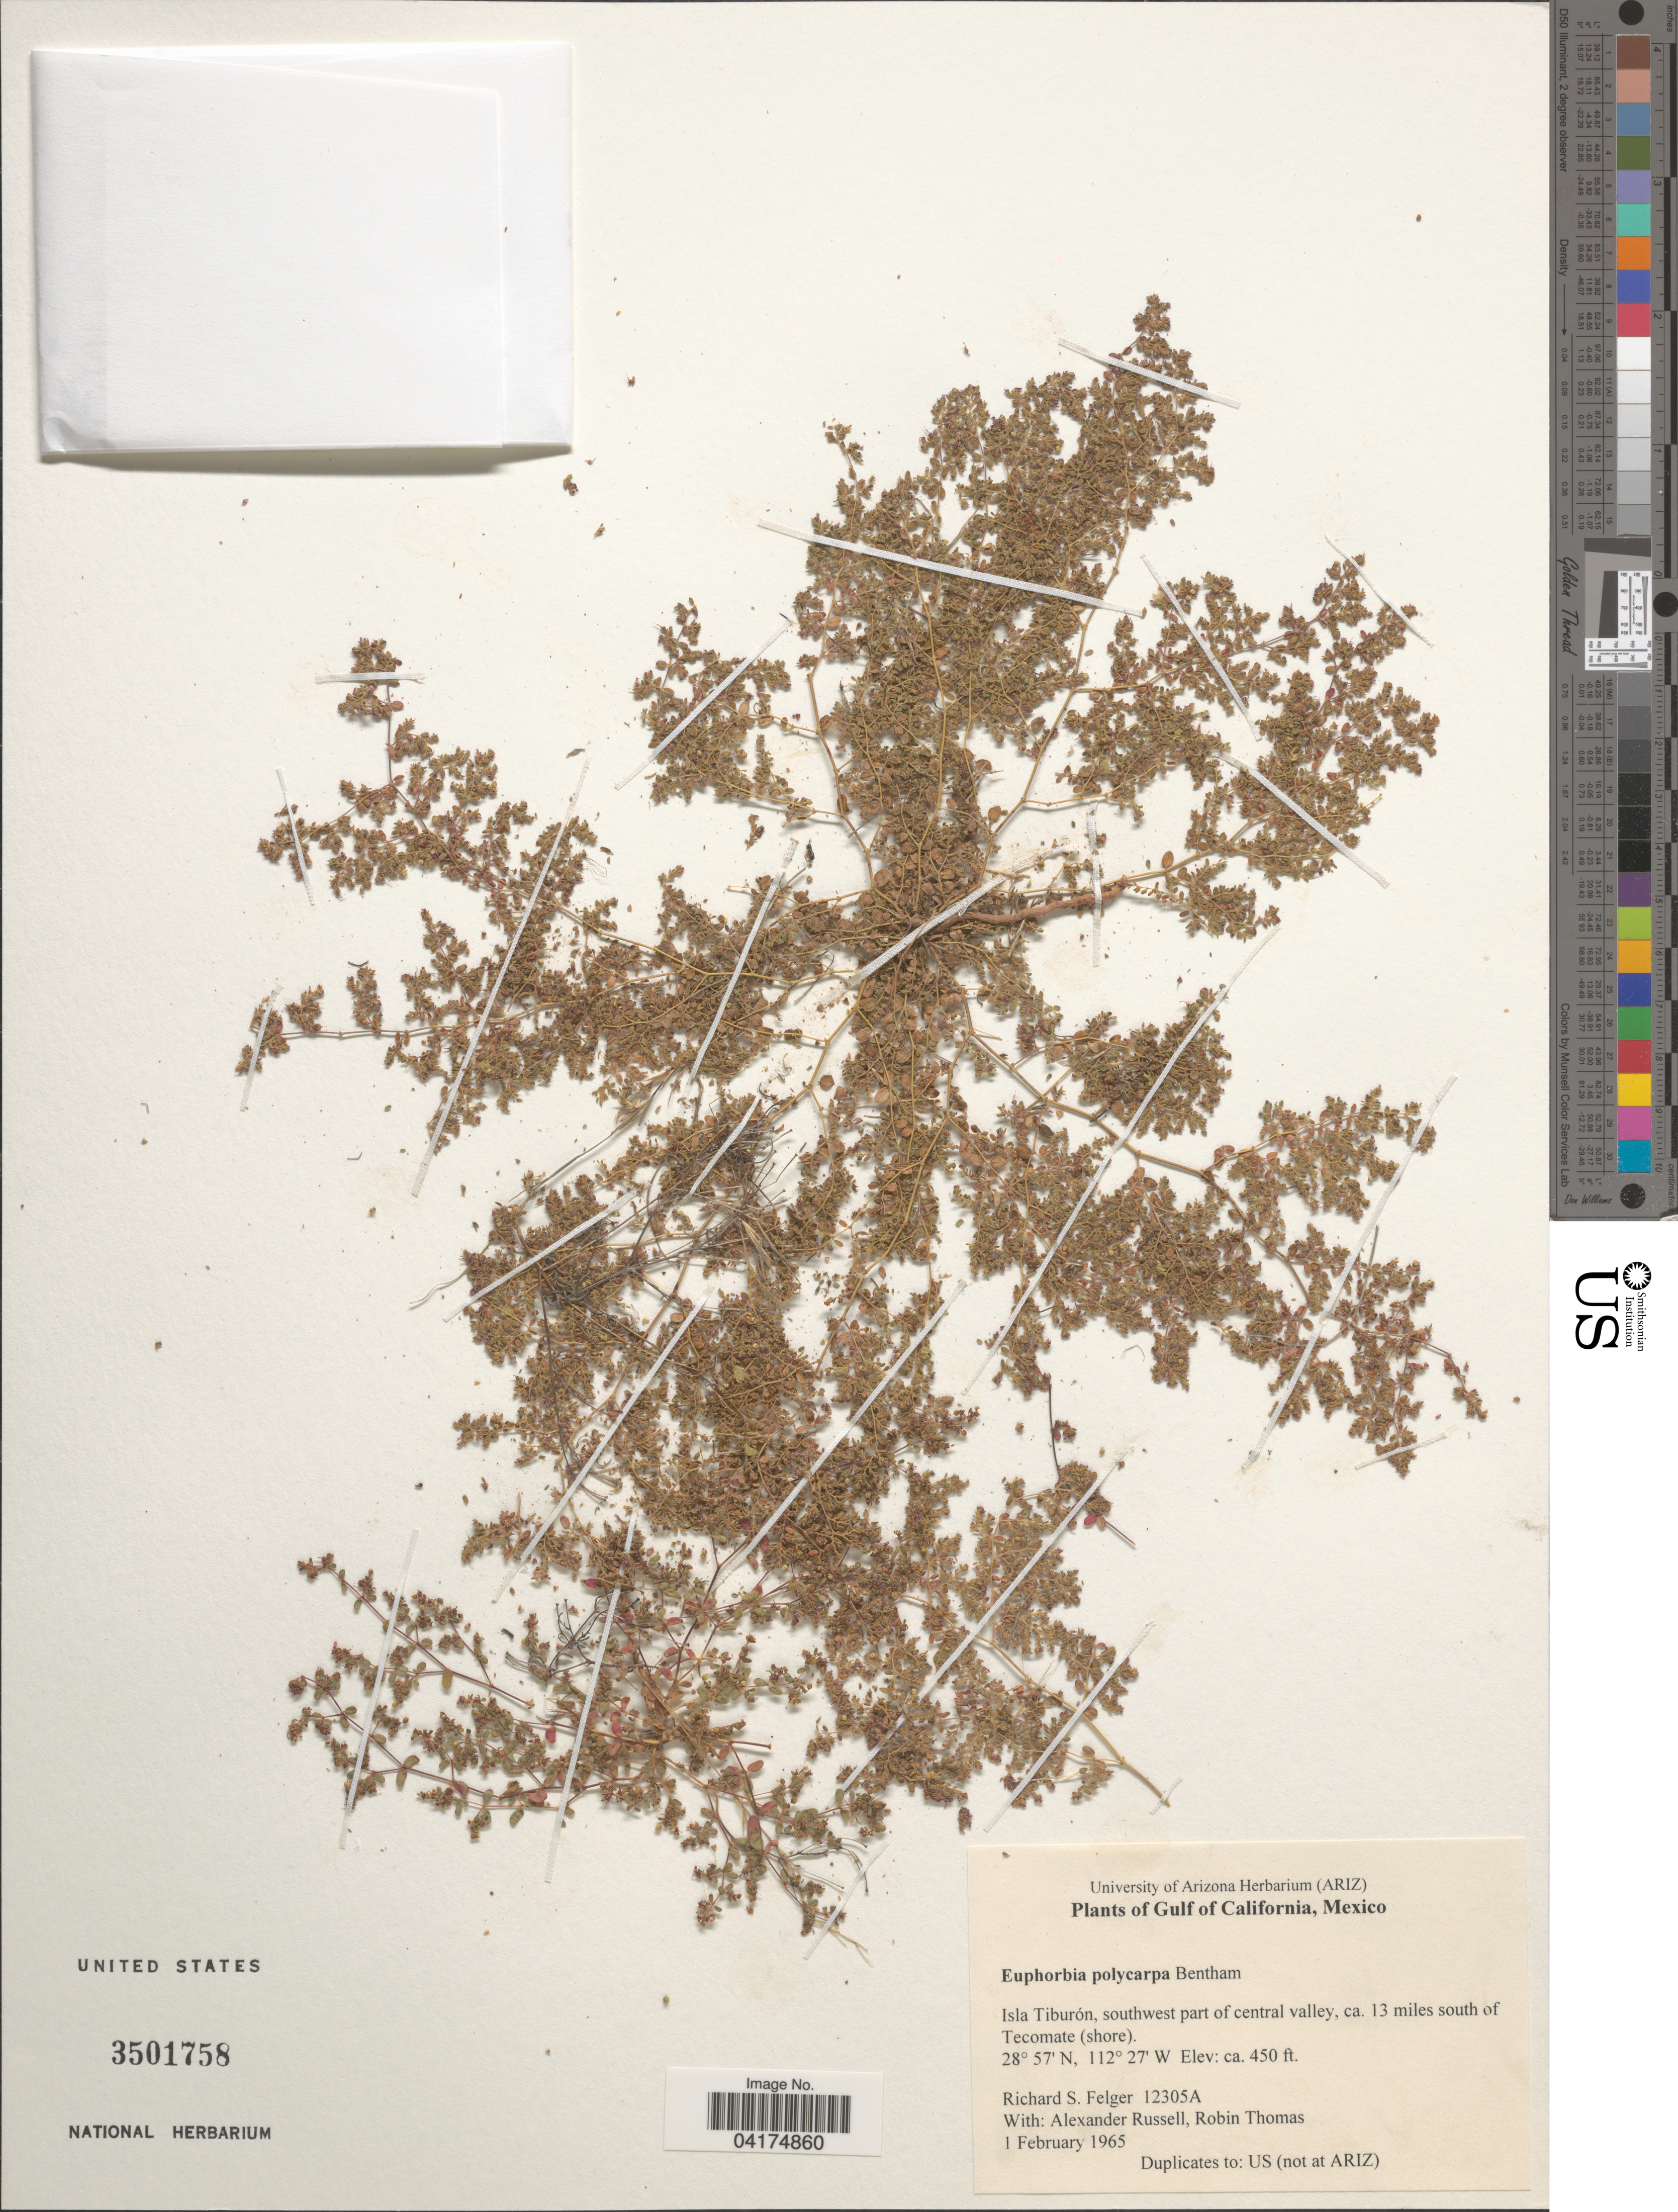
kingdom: Plantae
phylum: Tracheophyta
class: Magnoliopsida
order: Malpighiales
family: Euphorbiaceae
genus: Euphorbia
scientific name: Euphorbia polycarpa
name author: Benth.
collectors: R. S. Felger, A. Russell & R. Thomas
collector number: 12305A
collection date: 1965-02-01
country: Mexico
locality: Gulf of California. Isla Tiburón, southwest part of central valley, ca. 13 miles south of Tecomate (shore).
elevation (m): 137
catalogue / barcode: US 3501758